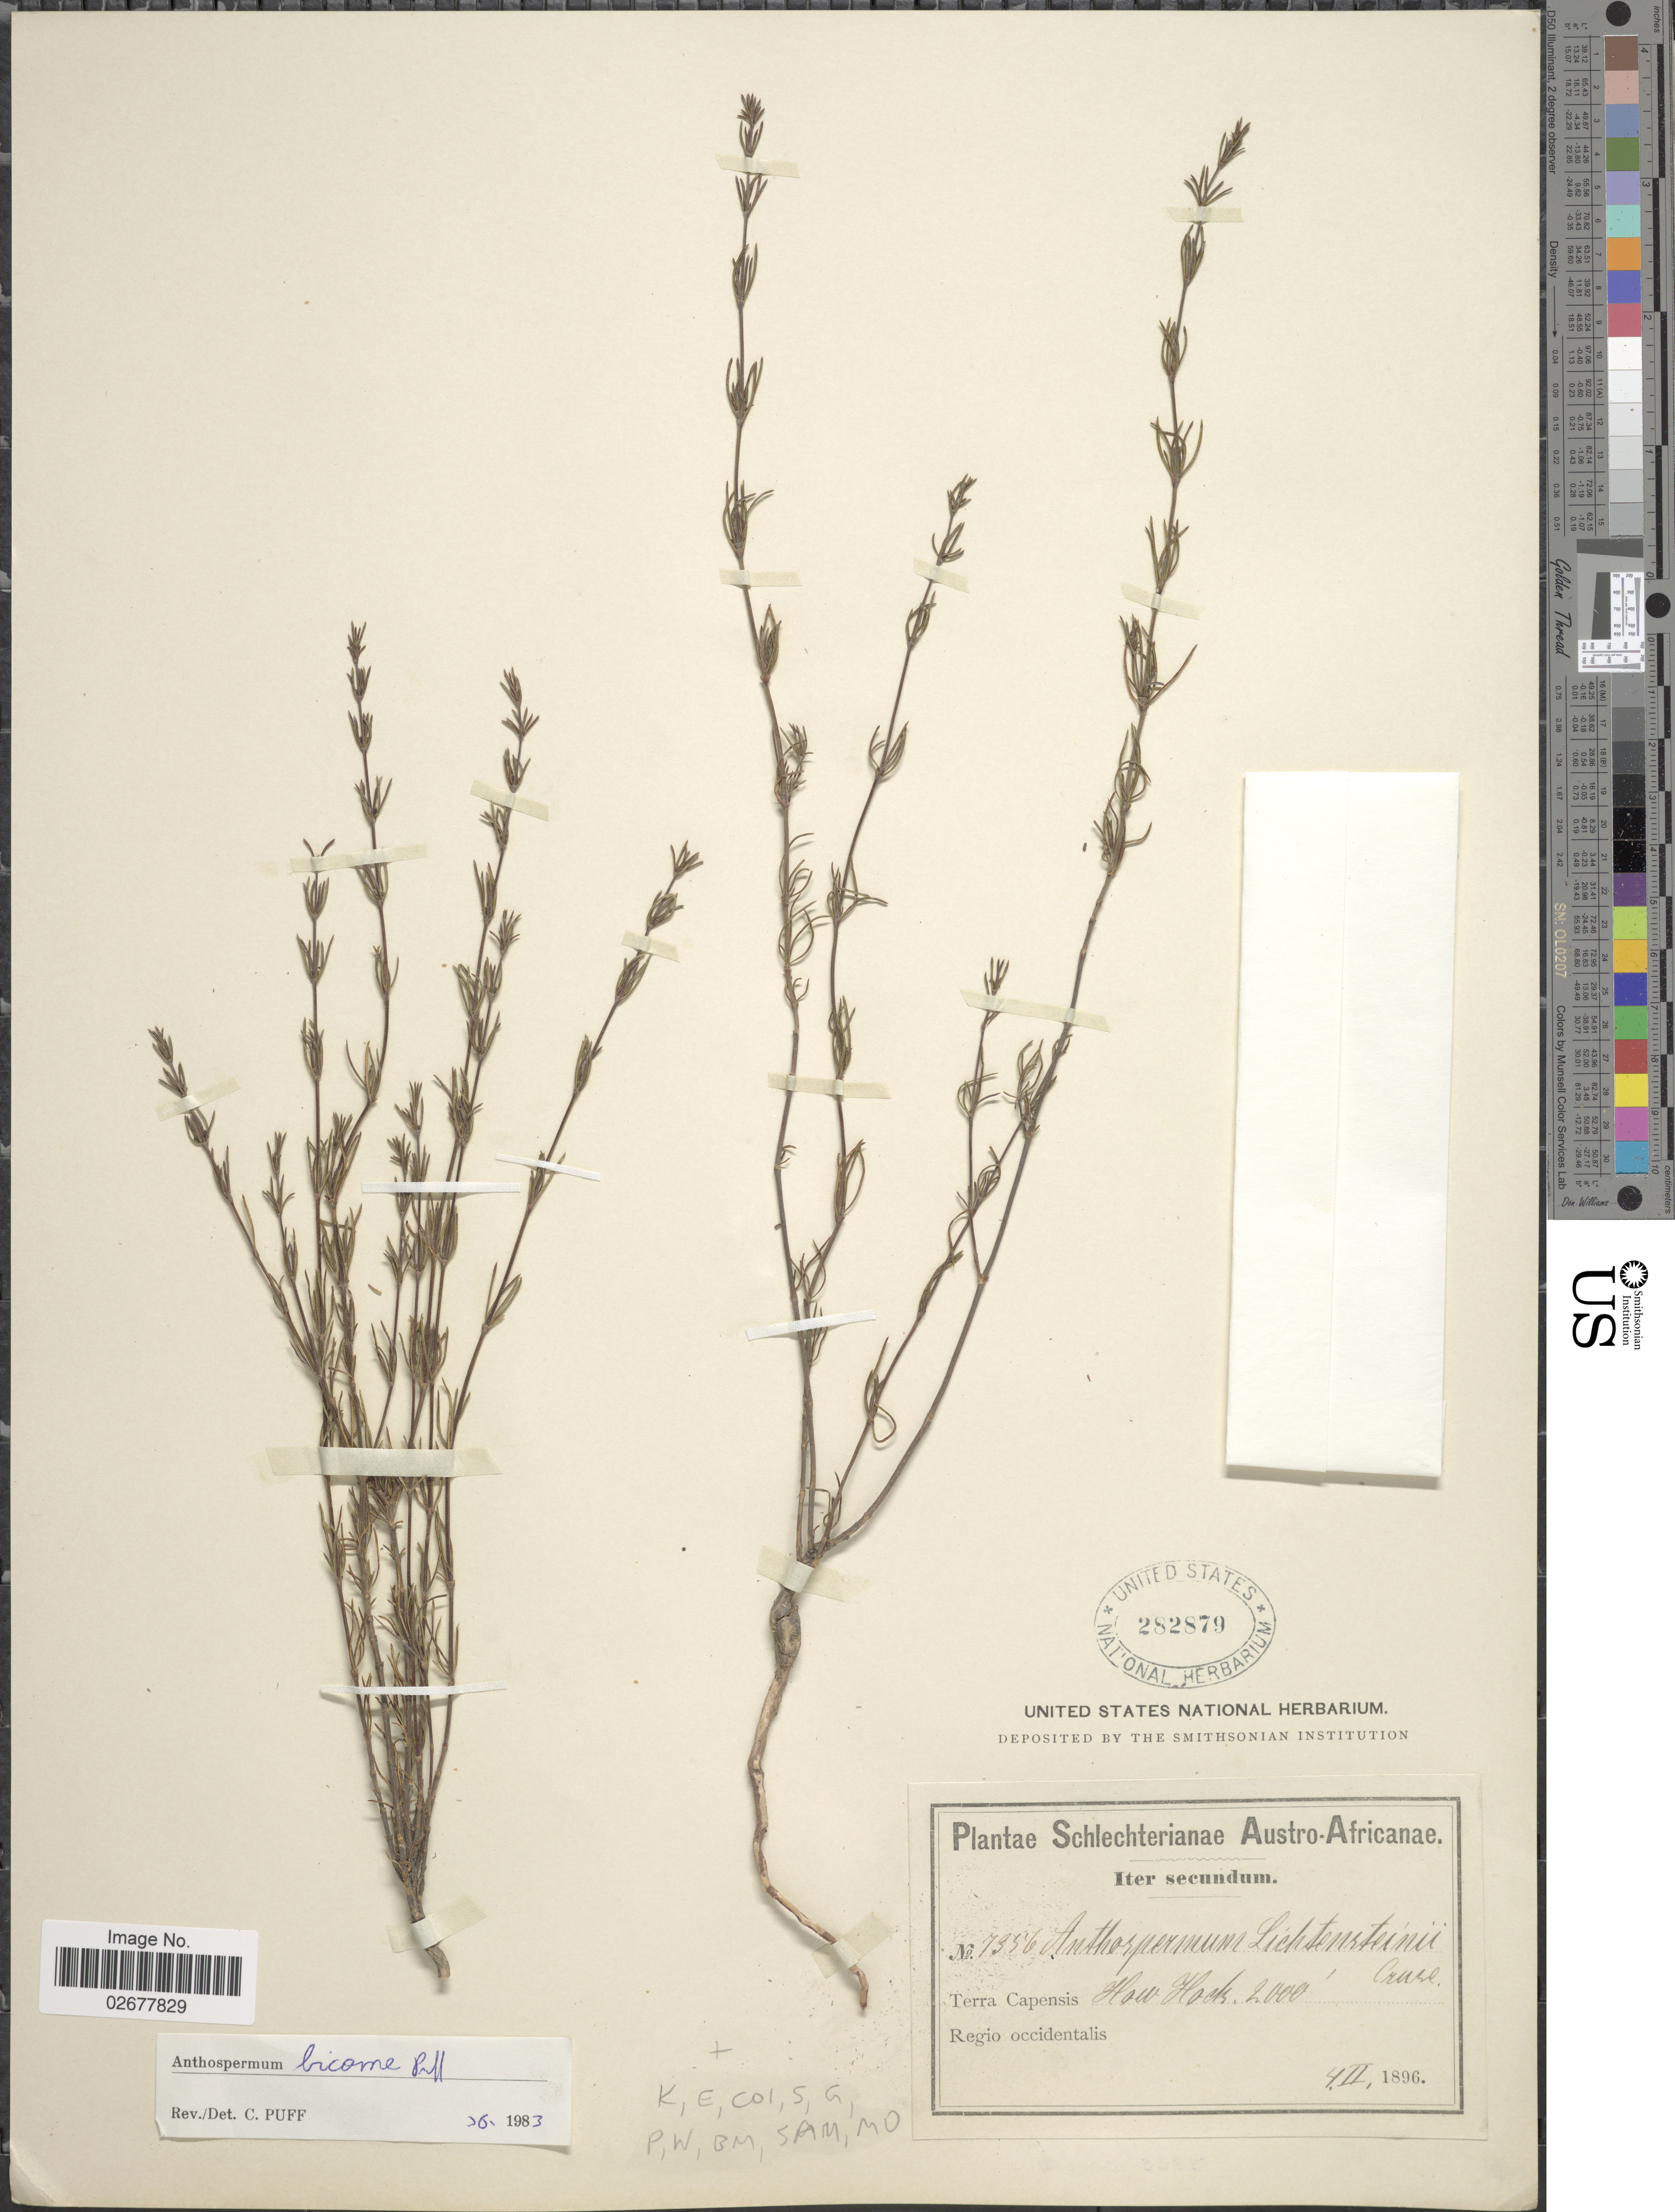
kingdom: Plantae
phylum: Tracheophyta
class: Magnoliopsida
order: Gentianales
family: Rubiaceae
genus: Anthospermum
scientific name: Anthospermum bicorne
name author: Puff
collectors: Schlechter, --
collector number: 7356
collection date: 1896-02-04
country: South Africa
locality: Austro-Africanae, Terra Capensis, How Hock, Regio occidentalis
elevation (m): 610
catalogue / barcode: US 282879